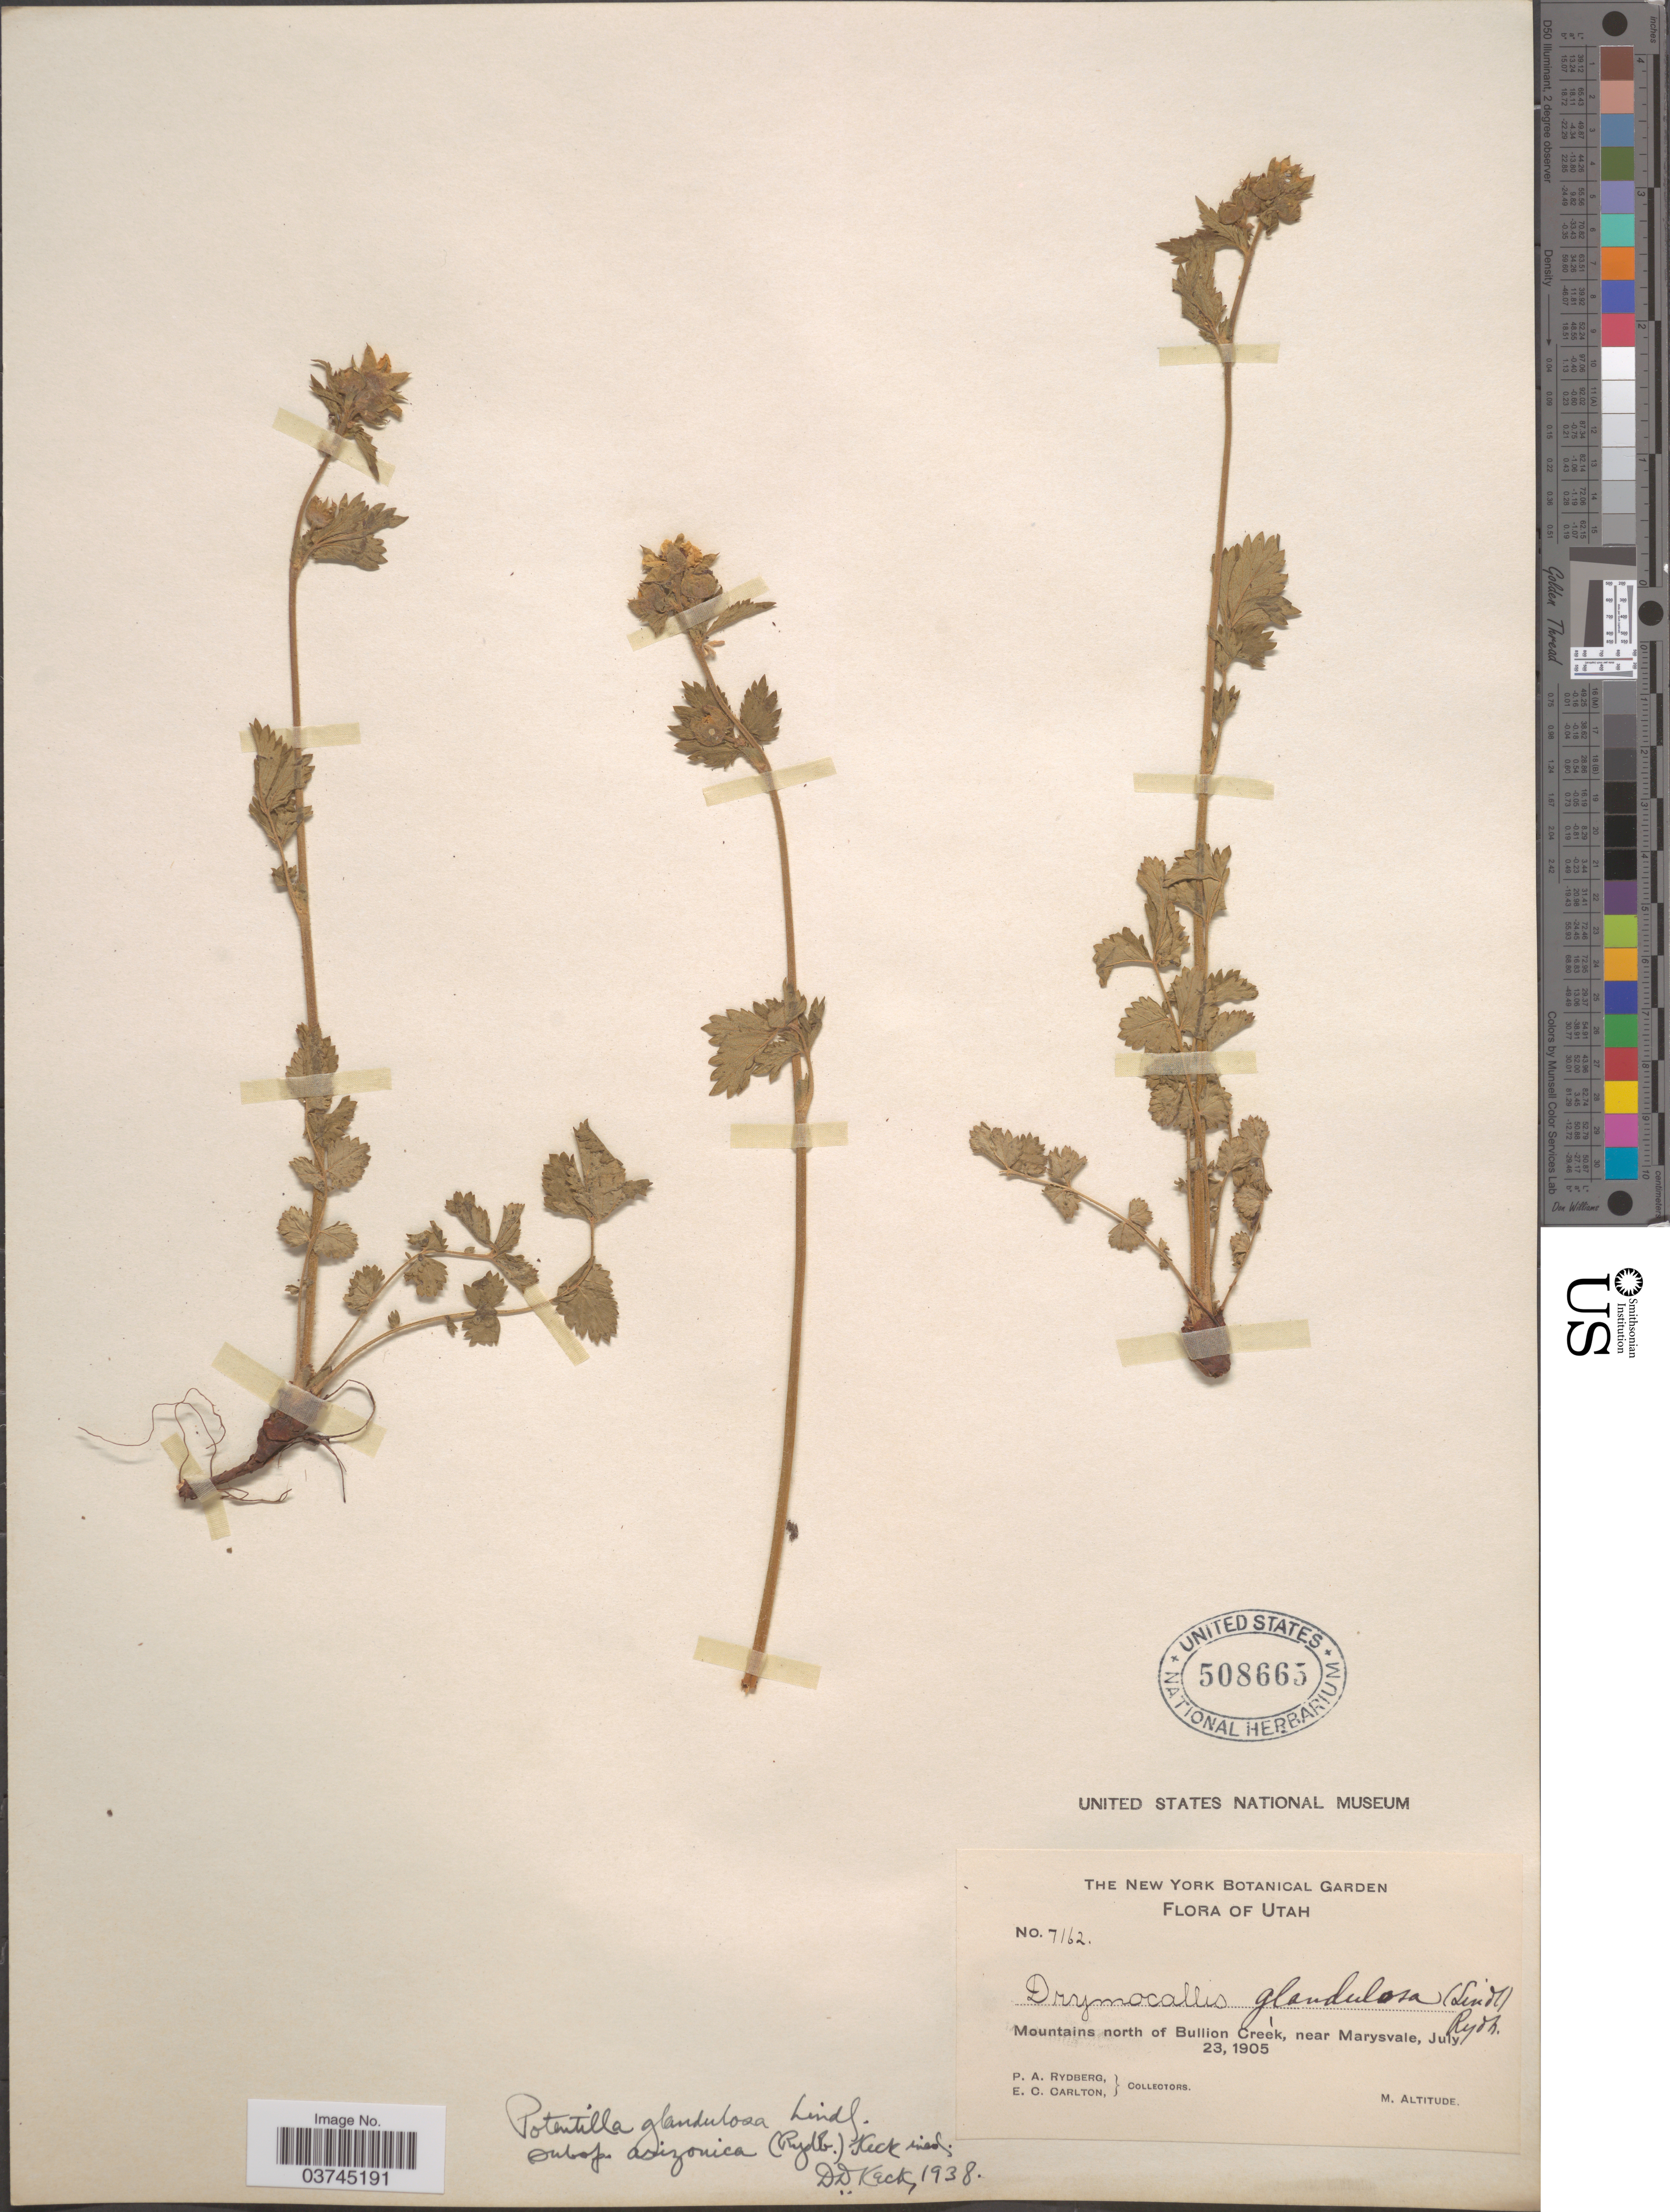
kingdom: Plantae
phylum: Tracheophyta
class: Magnoliopsida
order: Rosales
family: Rosaceae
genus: Drymocallis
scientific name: Drymocallis arizonica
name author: Rydb.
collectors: P. A. Rydberg & E. Carlton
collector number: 7162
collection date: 1905-07-23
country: United States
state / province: Utah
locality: Mountains north of Bullion Creek, near Marysvale.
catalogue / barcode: US 508665